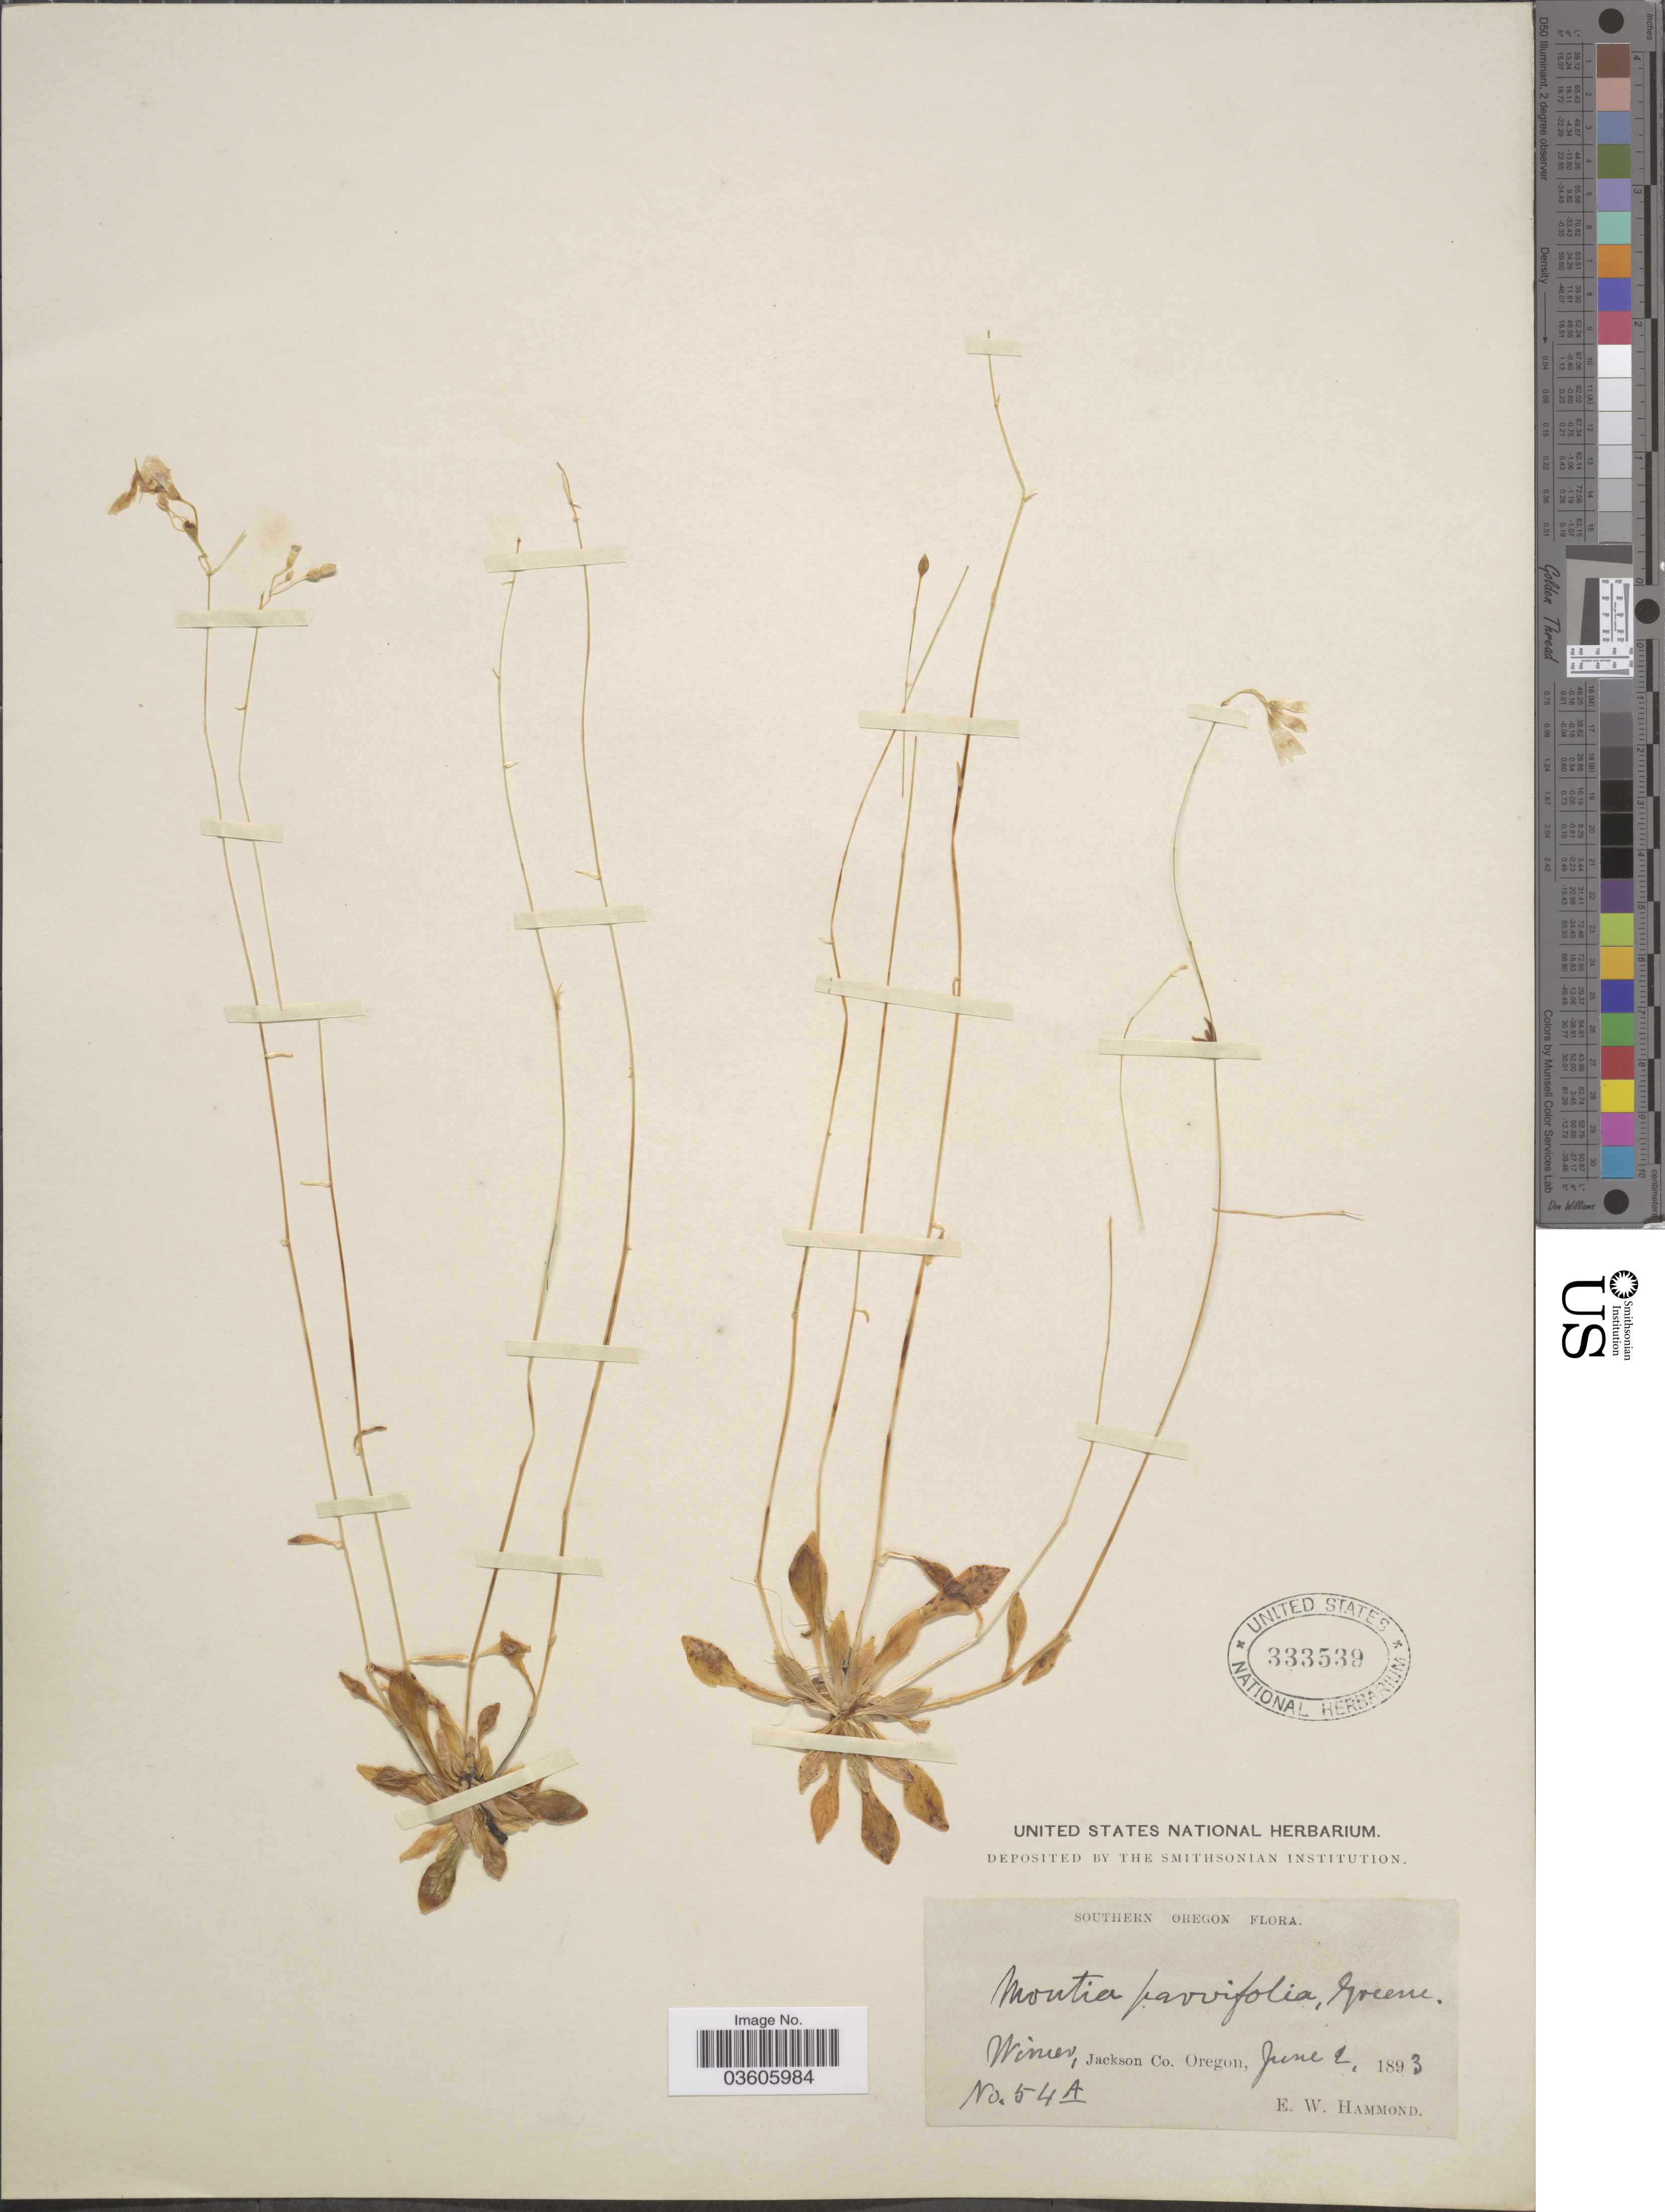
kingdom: Plantae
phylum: Tracheophyta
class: Magnoliopsida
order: Caryophyllales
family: Montiaceae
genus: Montia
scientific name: Montia parvifolia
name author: (Moc. ex DC.) Greene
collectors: E. Hammond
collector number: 54A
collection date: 1893-06-02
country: United States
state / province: Oregon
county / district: Jackson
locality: Southern Oregon. Wimer, Jackson Co.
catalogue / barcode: US 333539